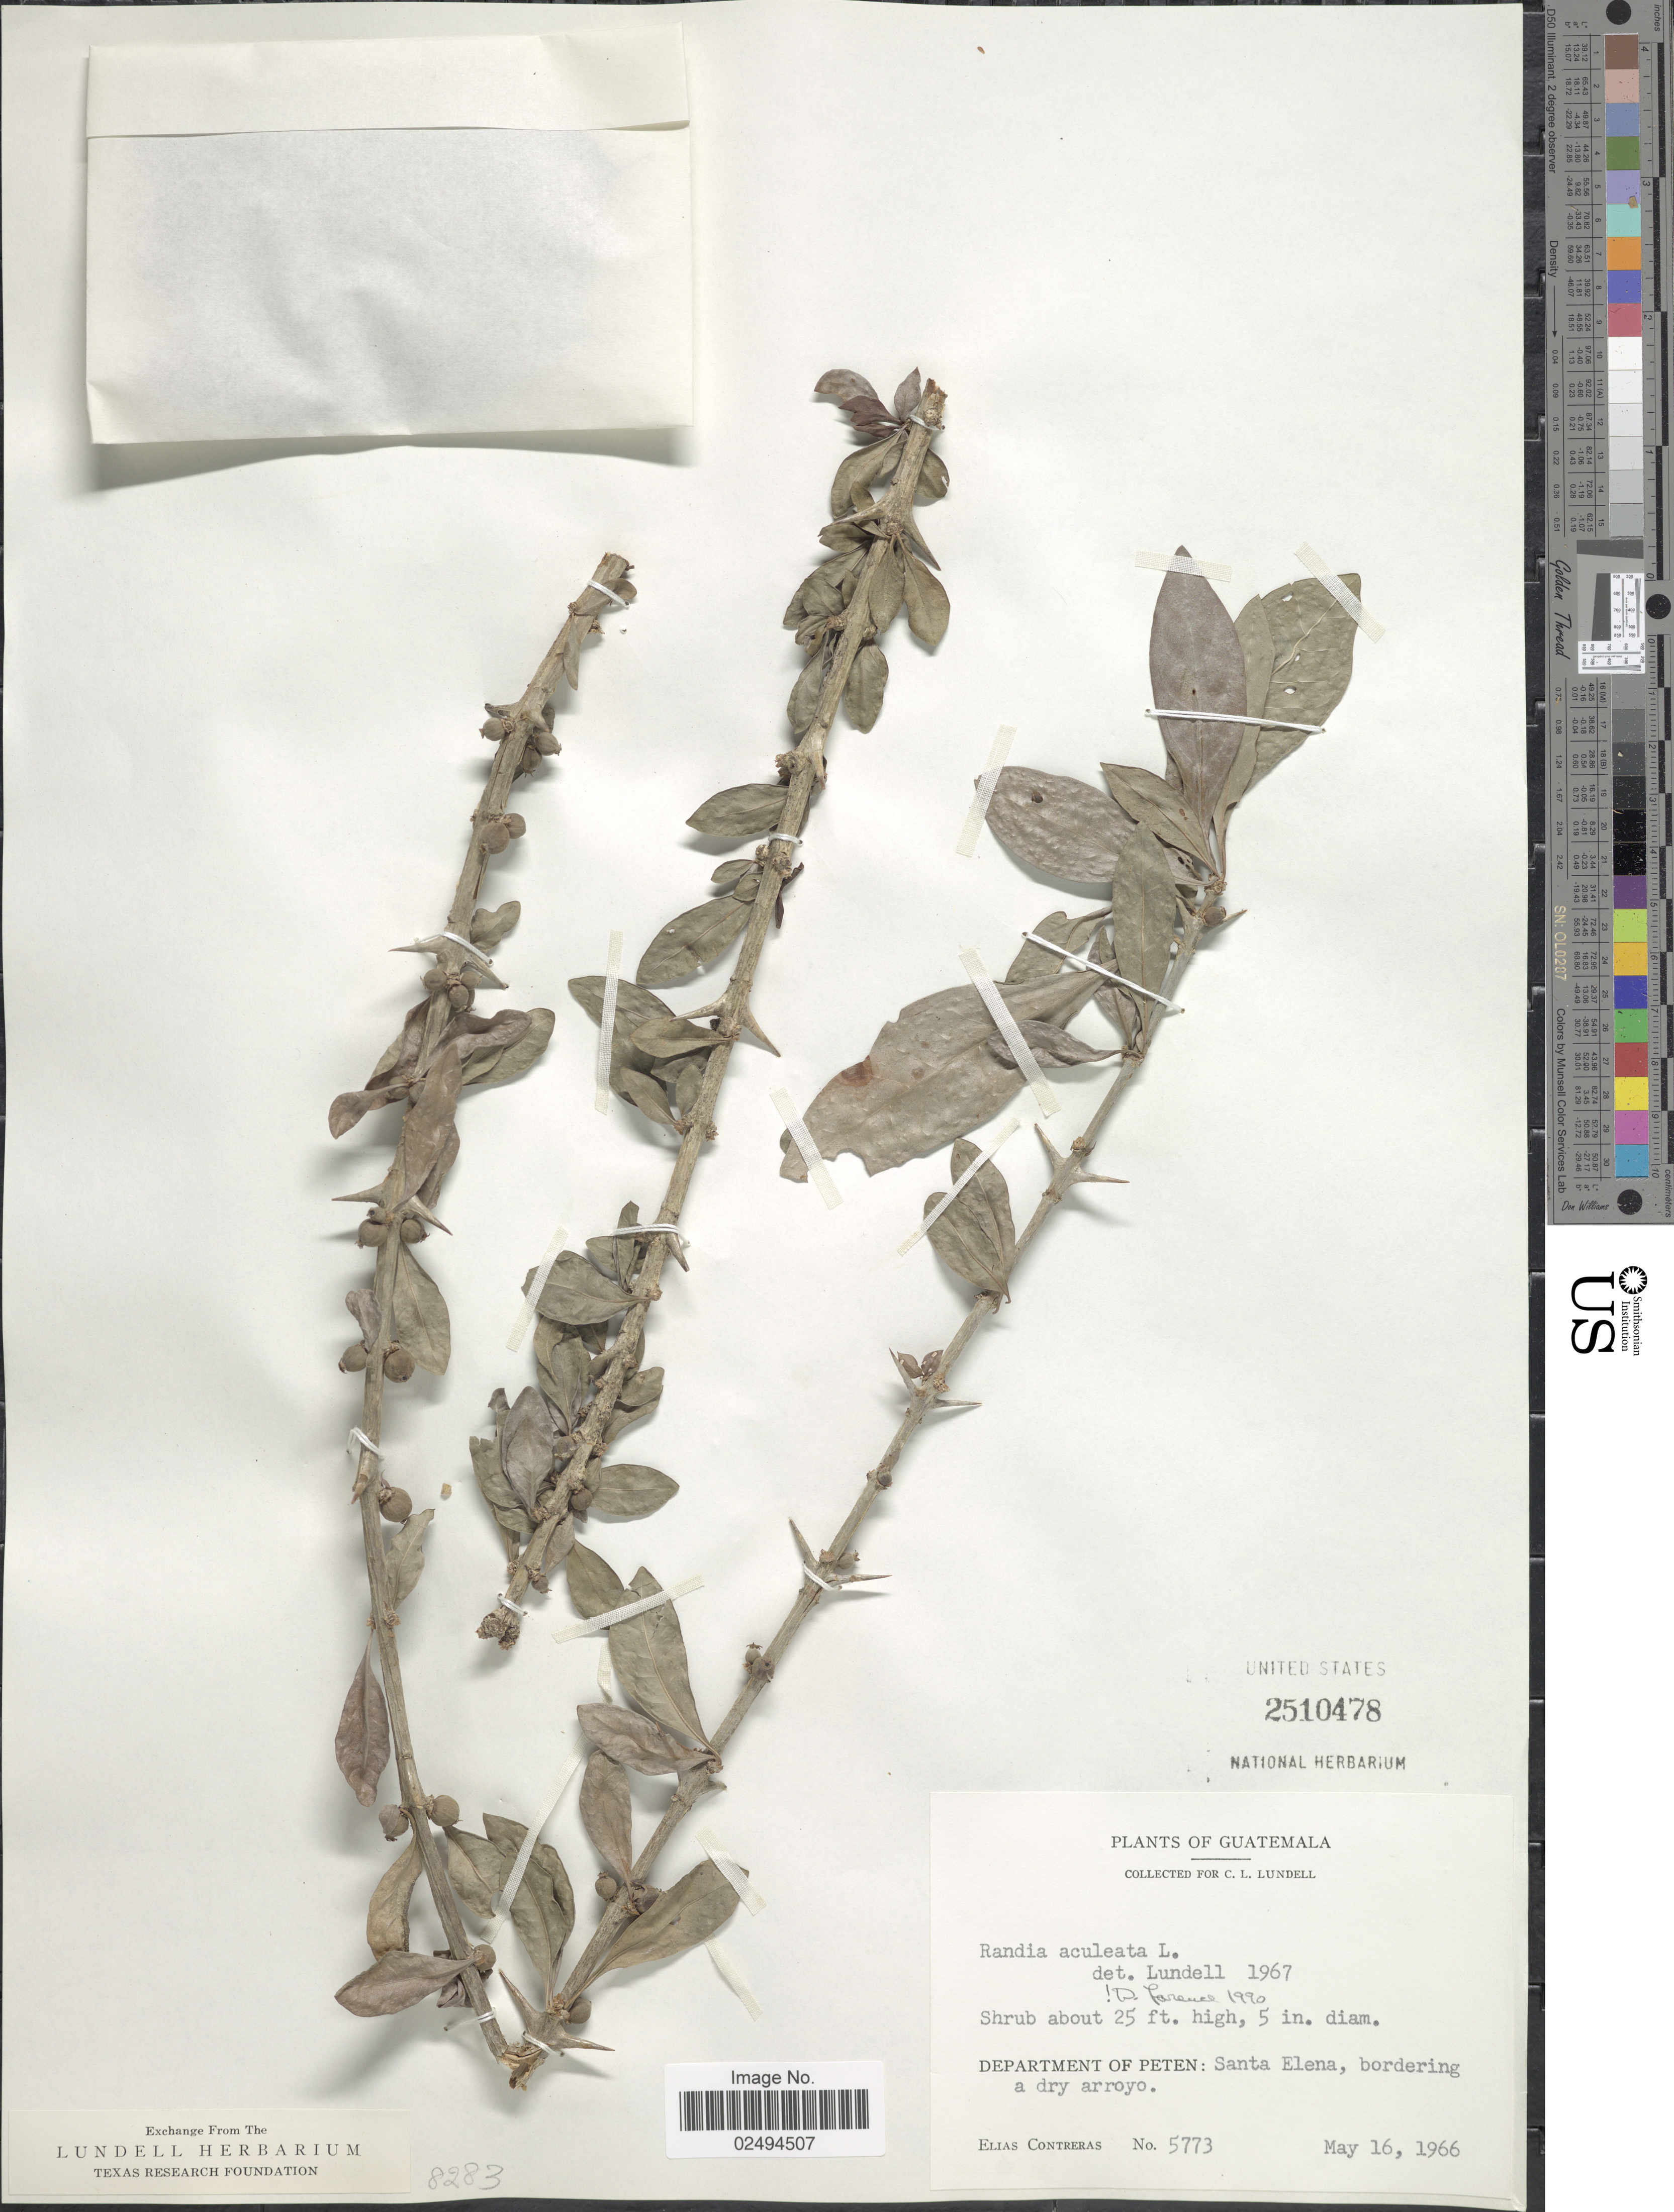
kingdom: Plantae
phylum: Tracheophyta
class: Magnoliopsida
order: Gentianales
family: Rubiaceae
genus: Randia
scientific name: Randia aculeata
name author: L.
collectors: E. Contreras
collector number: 5773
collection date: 1966-05-16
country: Guatemala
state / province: El Petén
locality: Department of Peten: Santa Elena, bordering a dry arroyo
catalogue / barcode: US 2510478